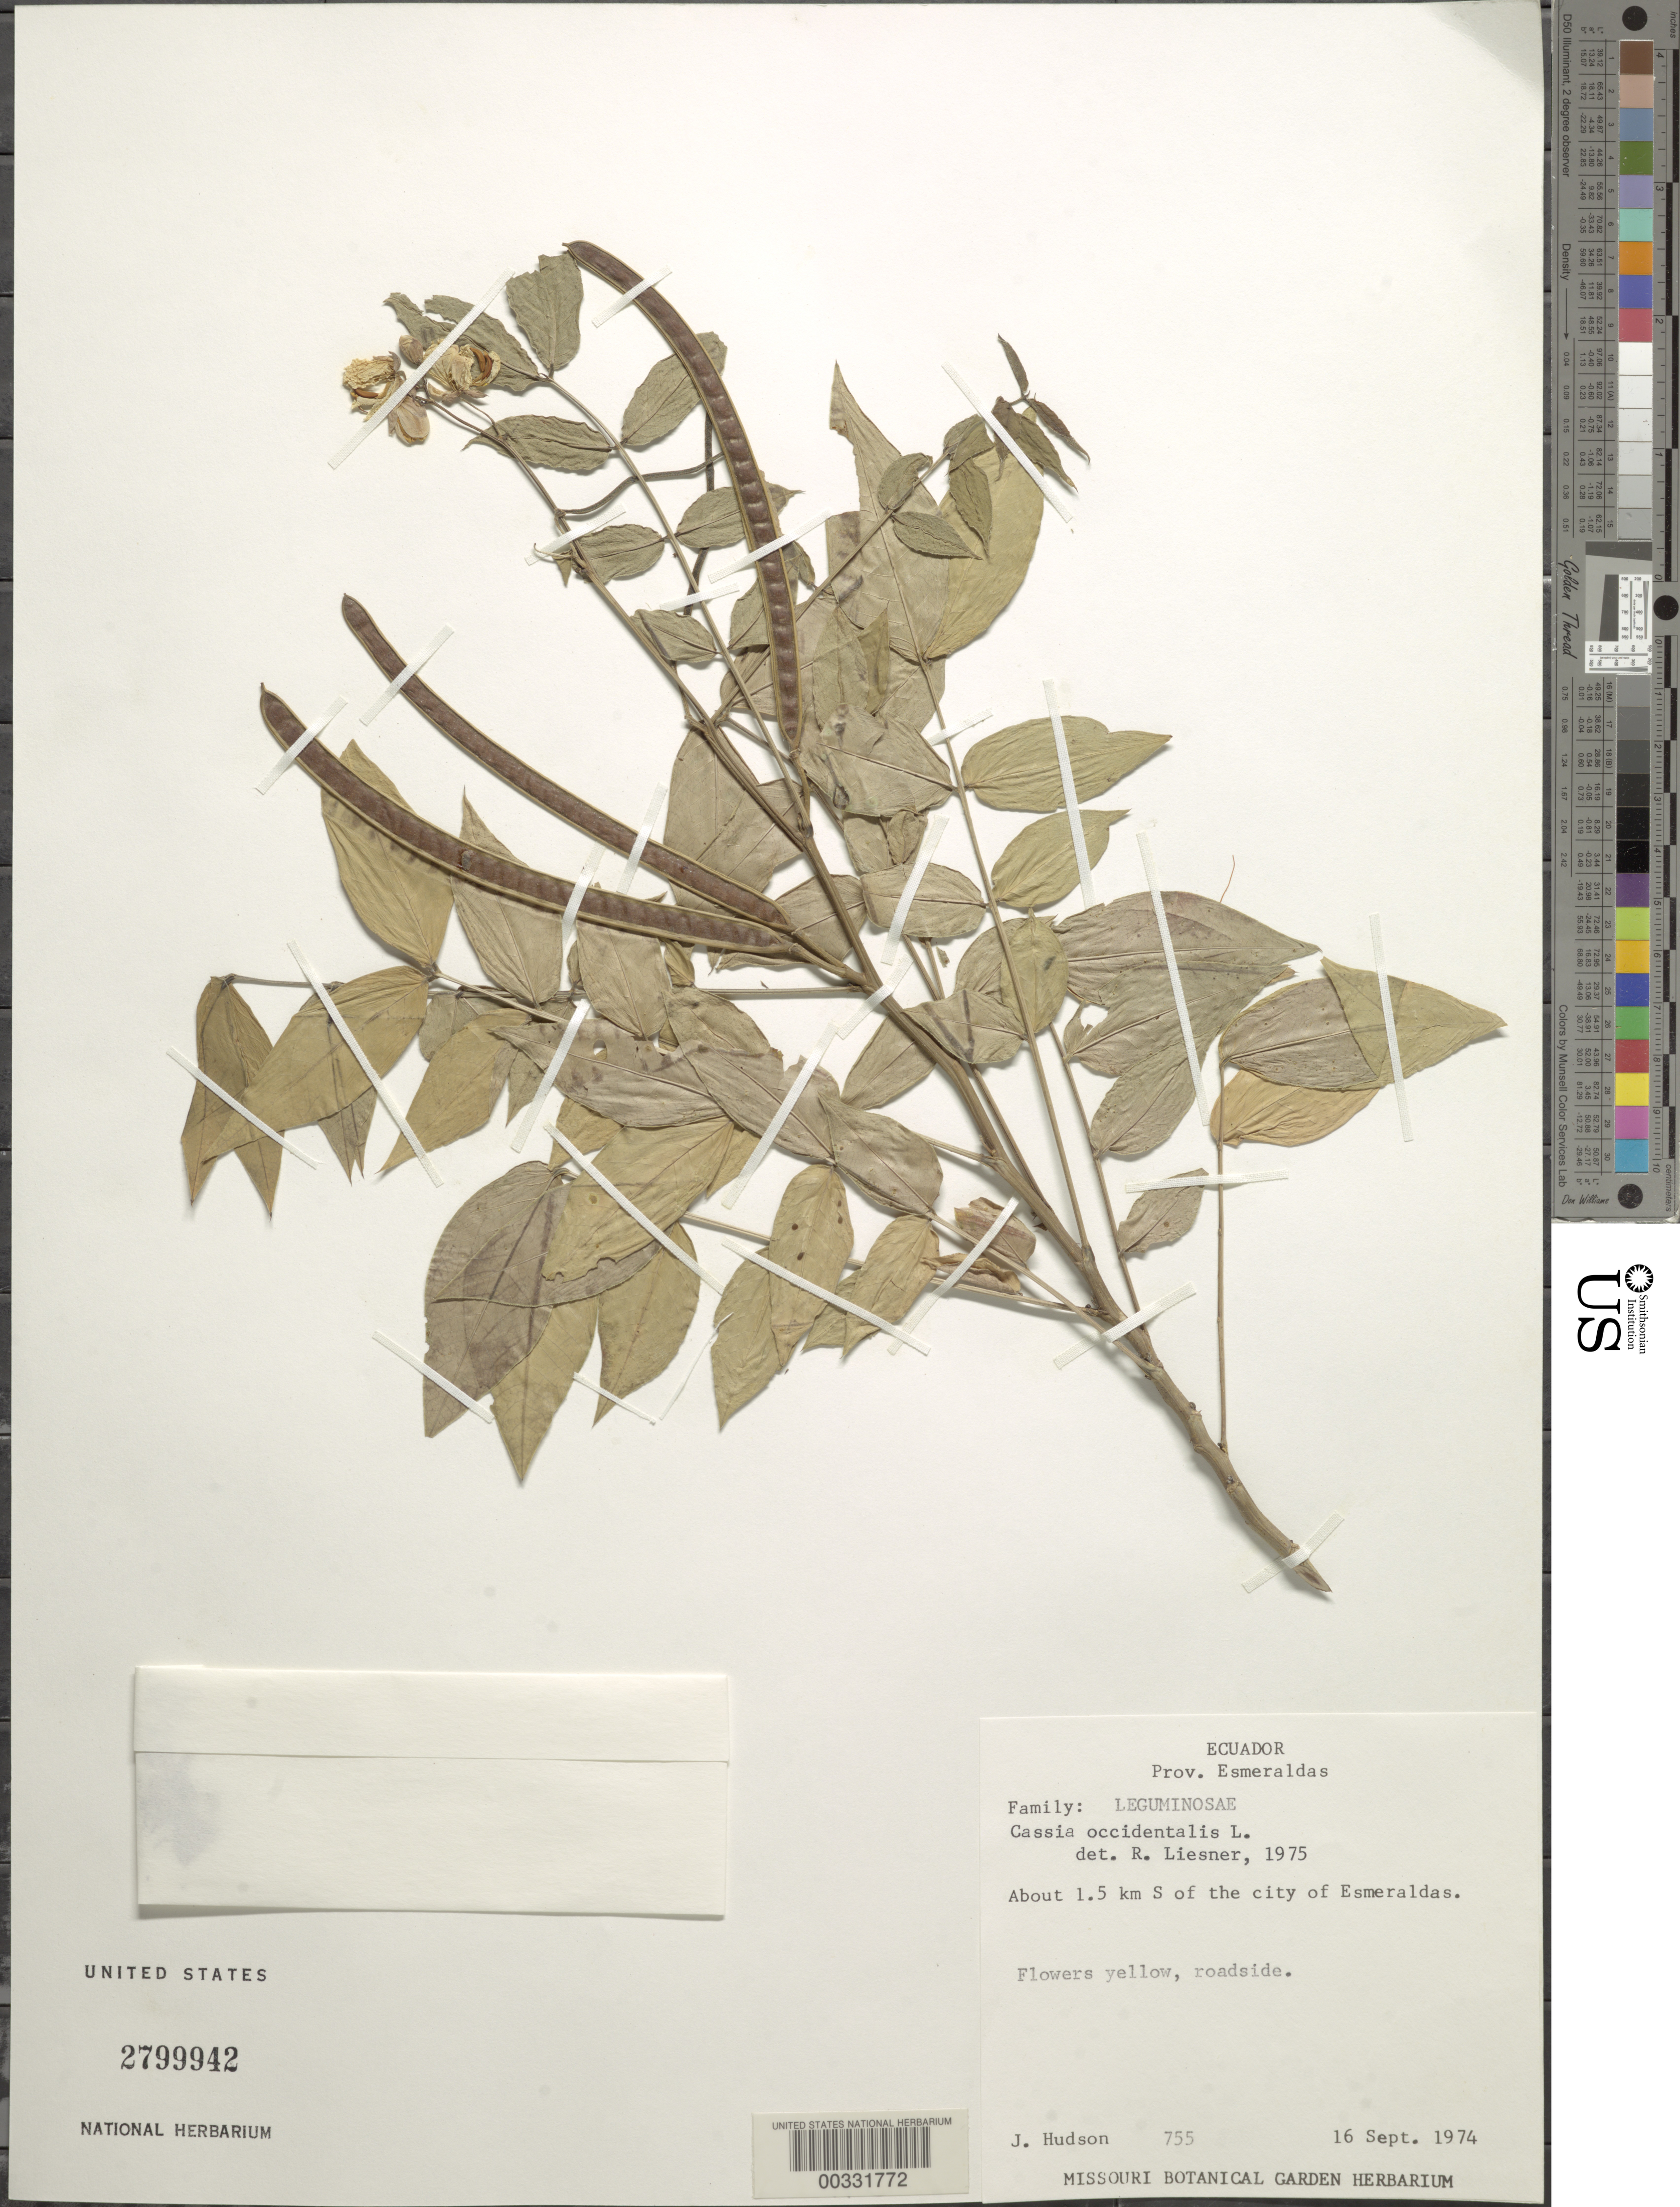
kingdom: Plantae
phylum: Tracheophyta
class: Magnoliopsida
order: Fabales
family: Fabaceae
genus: Senna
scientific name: Senna occidentalis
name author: (L.) Link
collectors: J. Hudson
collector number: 755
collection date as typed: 16 Sep 1974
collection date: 1974-09-16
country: Ecuador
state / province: Esmeraldas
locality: About 1.5 km S of the city of Esmeraldas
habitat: Roadside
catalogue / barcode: US 2799942